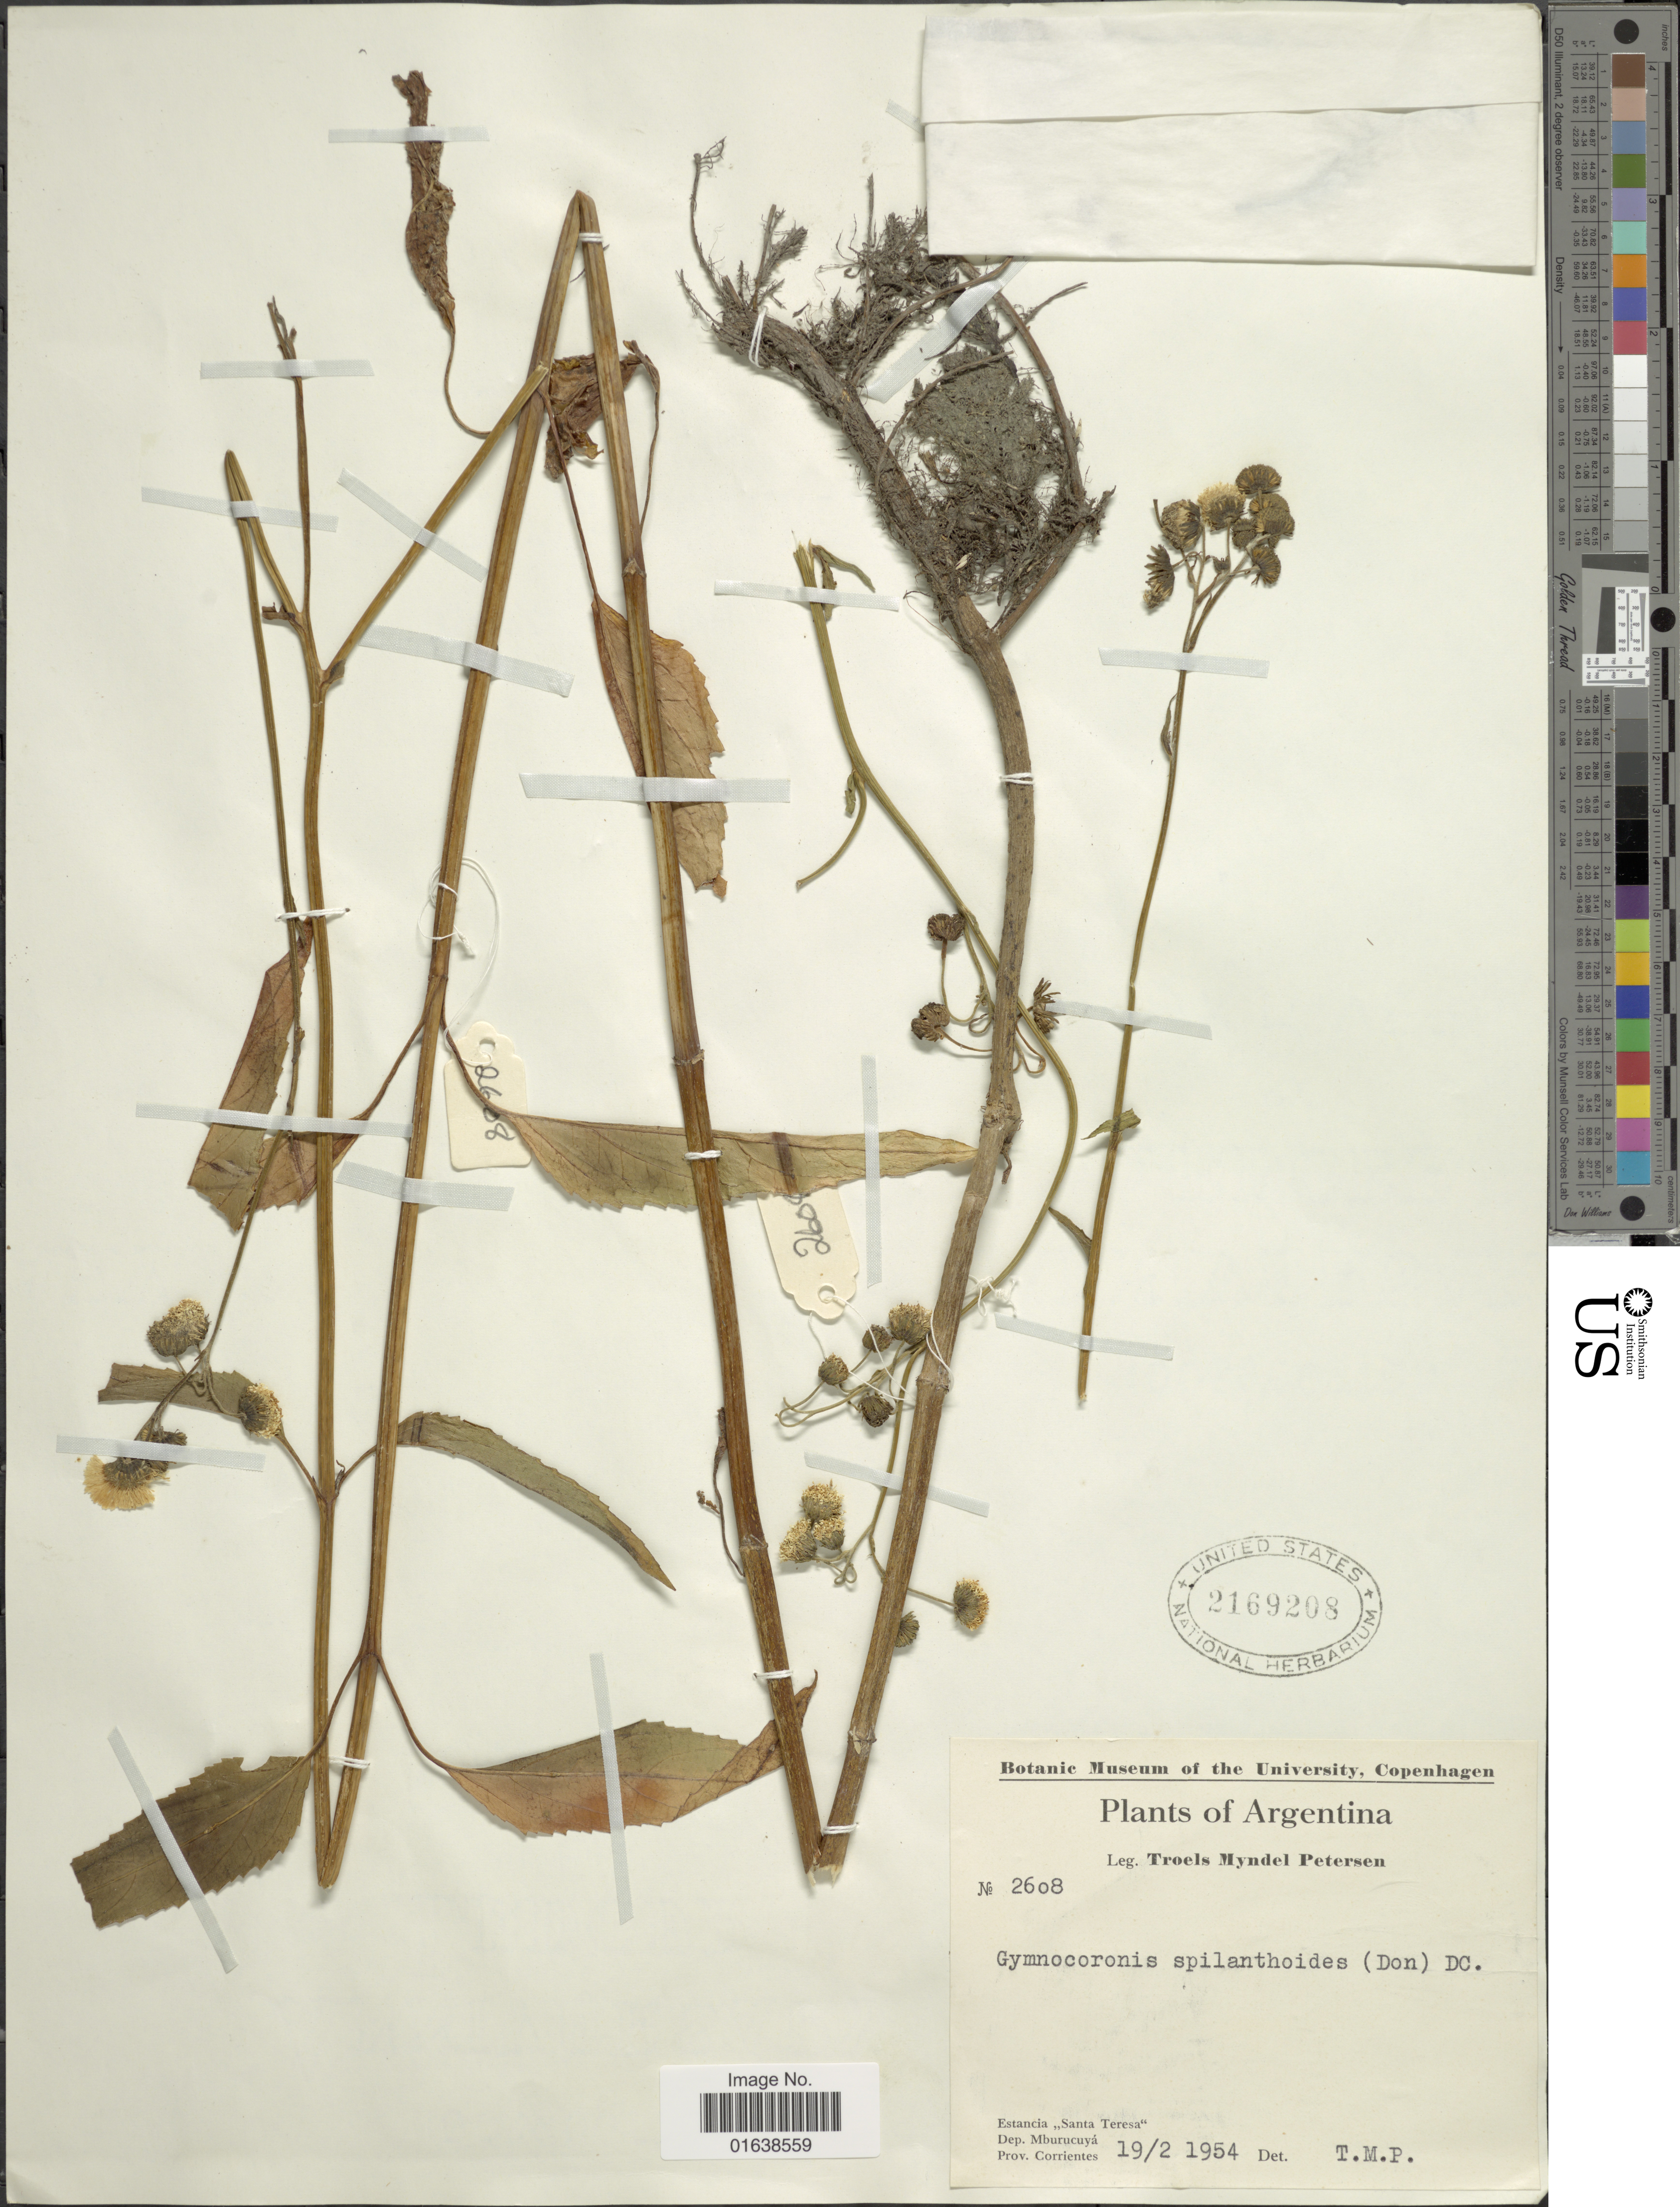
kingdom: Plantae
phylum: Tracheophyta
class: Magnoliopsida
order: Asterales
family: Asteraceae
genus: Gymnocoronis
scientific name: Gymnocoronis spilanthoides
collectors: T. M. Petersen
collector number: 2608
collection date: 1954-02-19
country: Argentina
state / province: Corrientes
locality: Argentina. Estancia "Santa Teresa". Dep. Mburucuya. Prov. Corrientes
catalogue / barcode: US 2169208